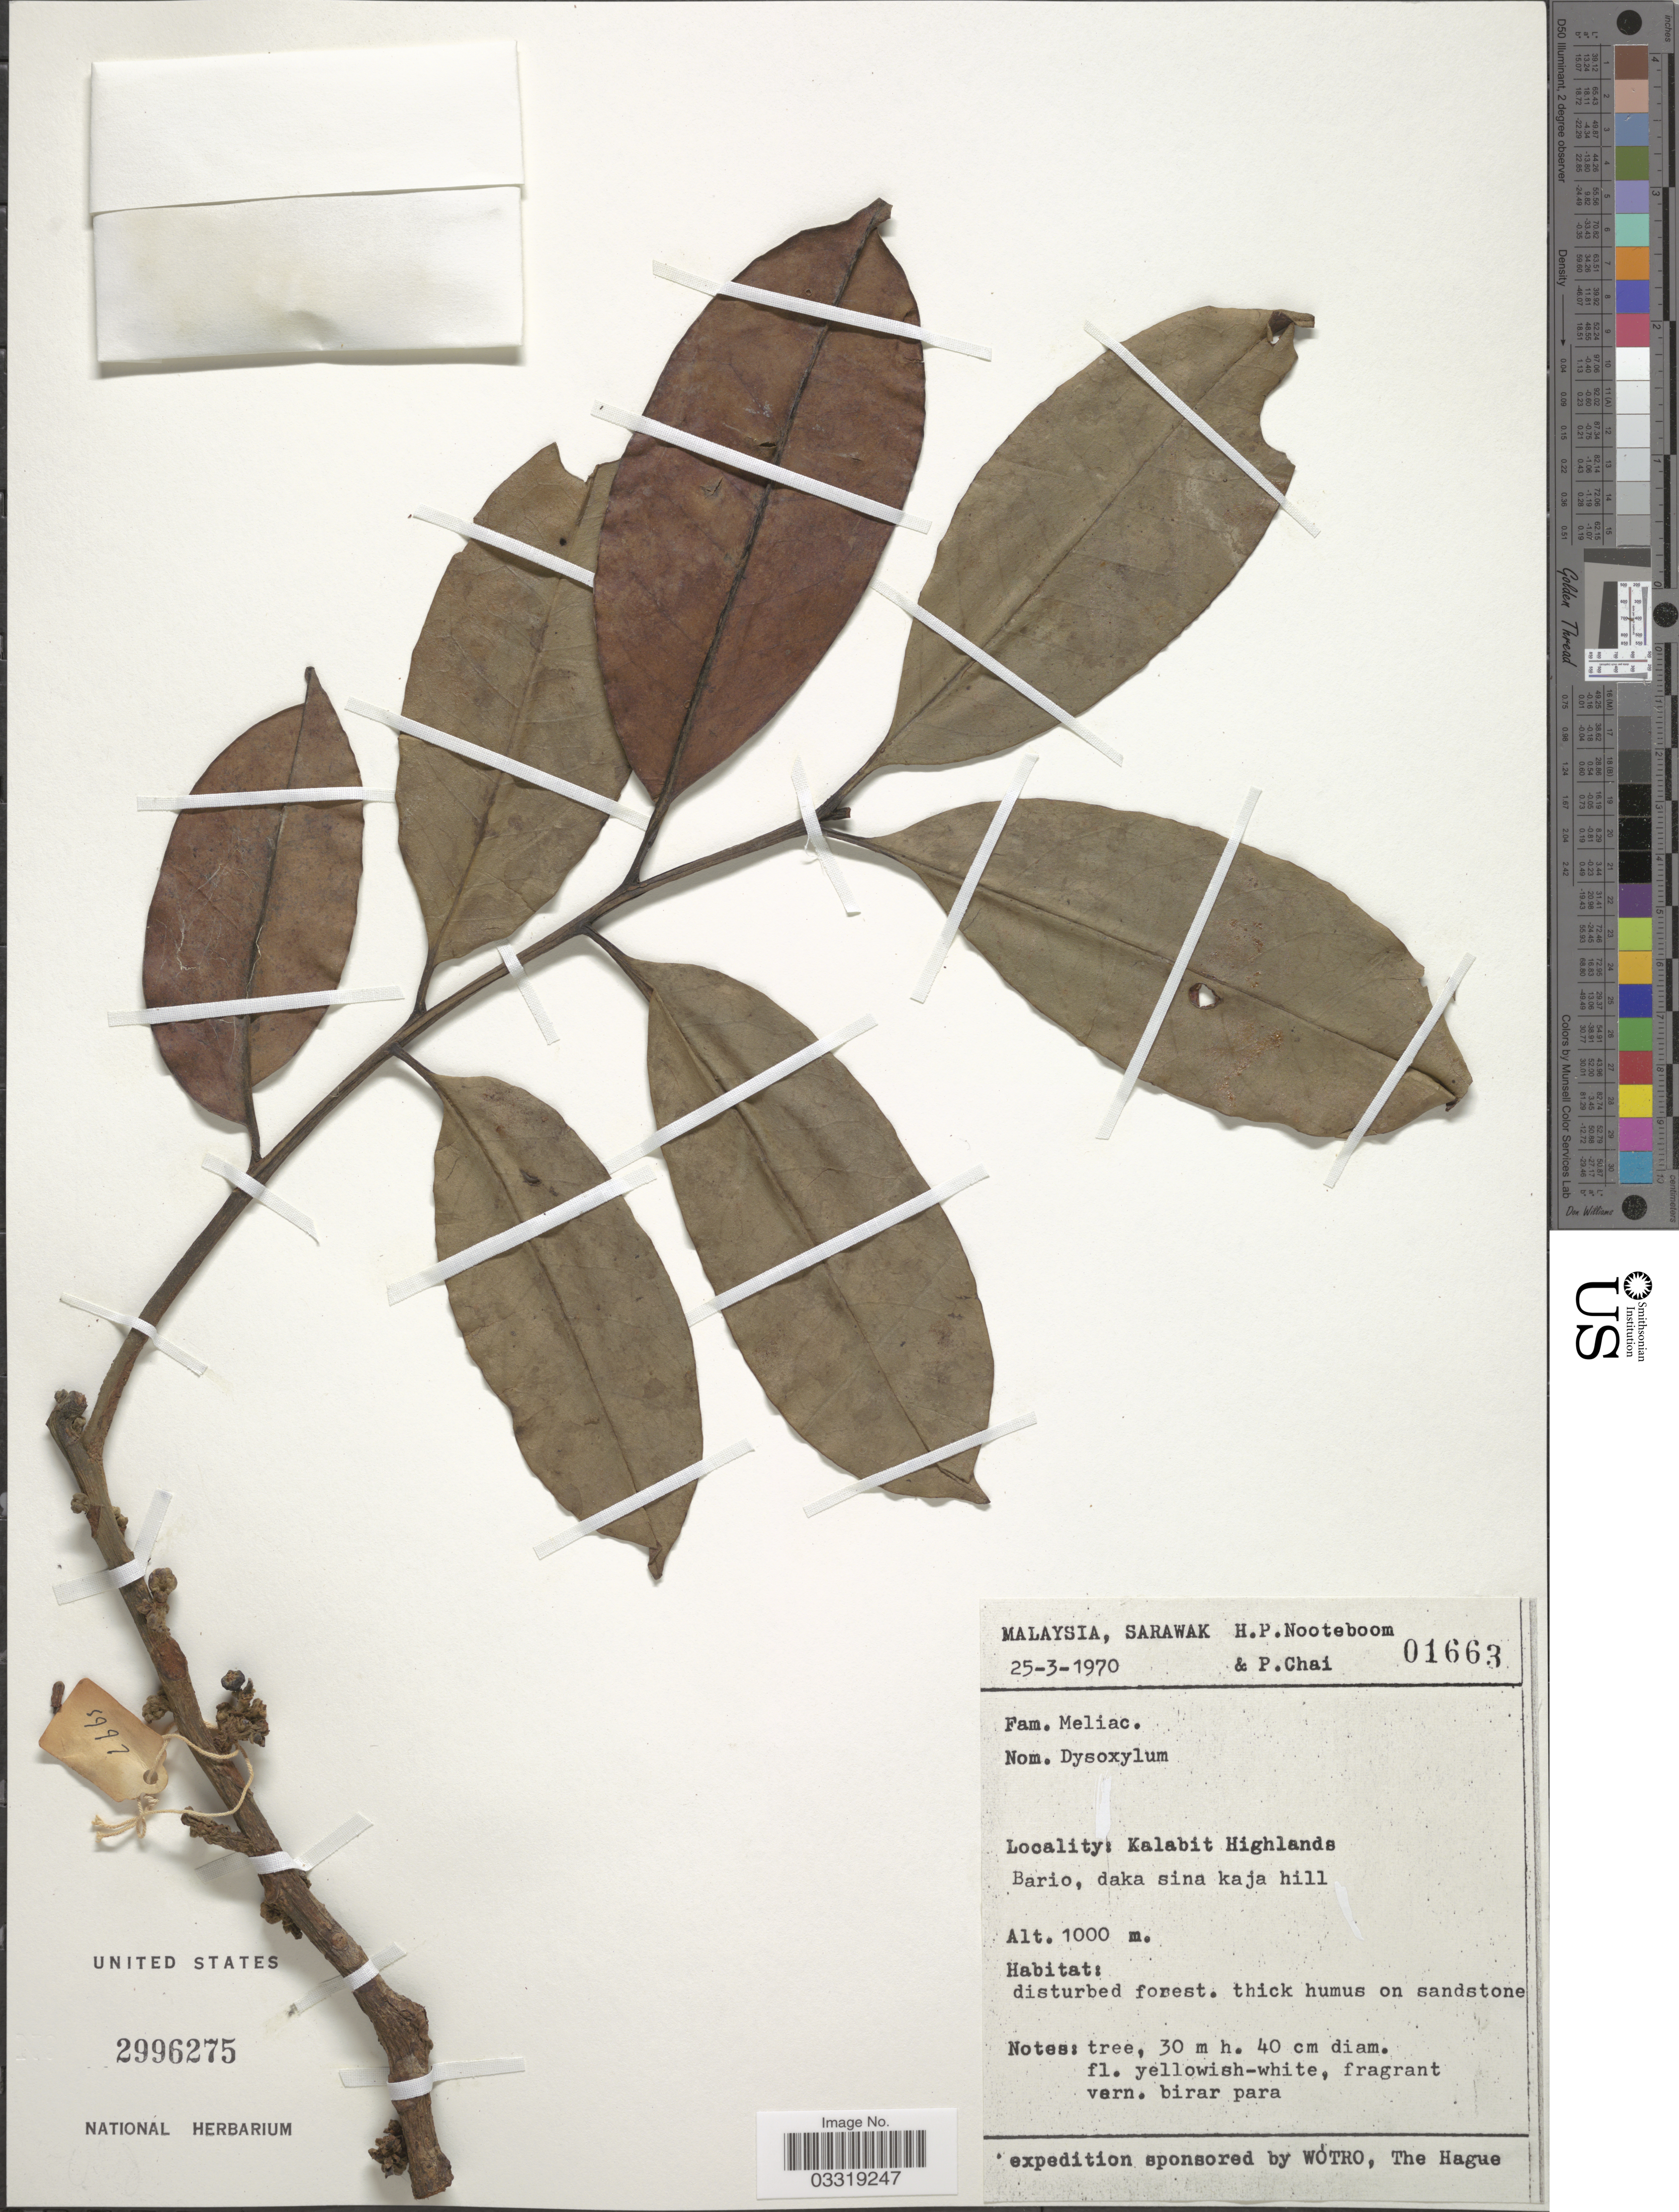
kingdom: Plantae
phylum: Tracheophyta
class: Magnoliopsida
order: Sapindales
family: Meliaceae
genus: Pseudocarapa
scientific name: Pseudocarapa crassa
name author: (Mabb.) Mabb.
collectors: H. P. Nooteboom & P. Chai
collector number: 01663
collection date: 1970-03-25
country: Malaysia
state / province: Sarawak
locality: Kalabit Highlands. Bario, daka sina kaja hill.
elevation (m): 1000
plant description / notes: Cited by D.J. Mabberley, Blumea 38(2): 309. 1994.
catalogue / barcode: US 2996275